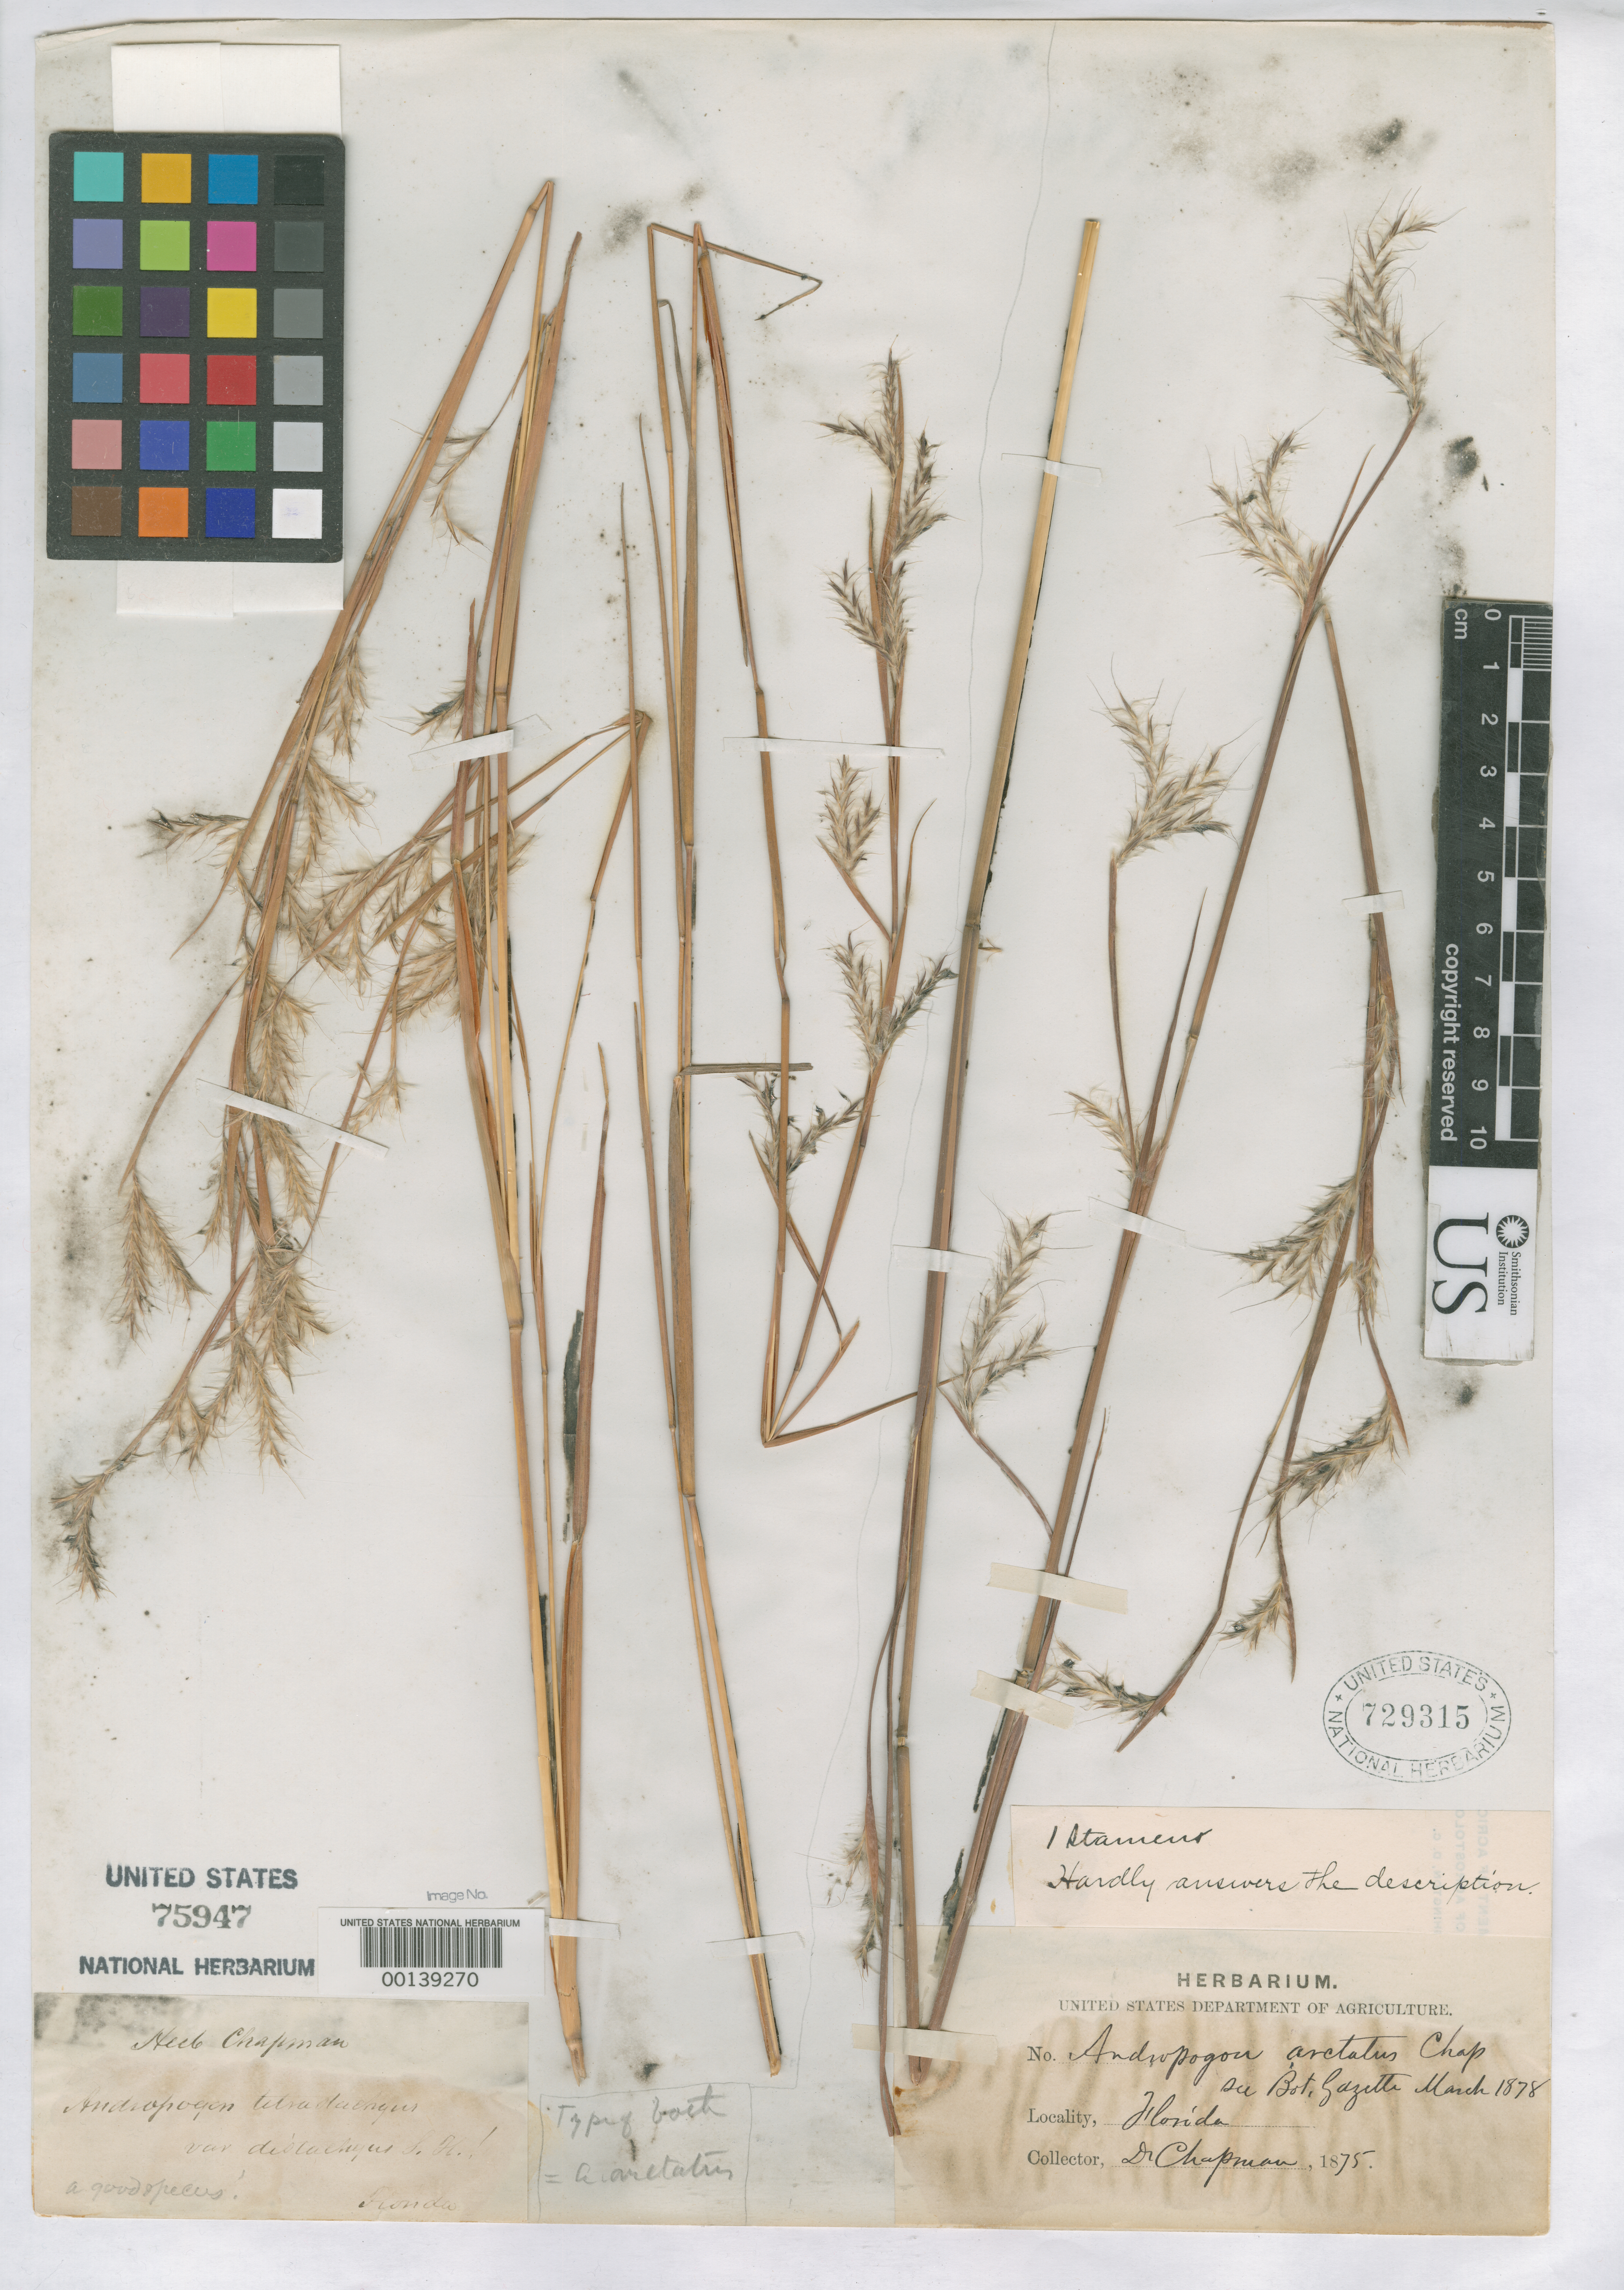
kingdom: Plantae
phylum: Tracheophyta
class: Liliopsida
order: Poales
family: Poaceae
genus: Andropogon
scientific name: Andropogon tetrastachyus var. distachyus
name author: Chapm.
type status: Holotype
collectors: A. W. Chapman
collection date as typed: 1875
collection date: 1875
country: United States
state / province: Florida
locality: West Fla.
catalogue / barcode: US 75947-2